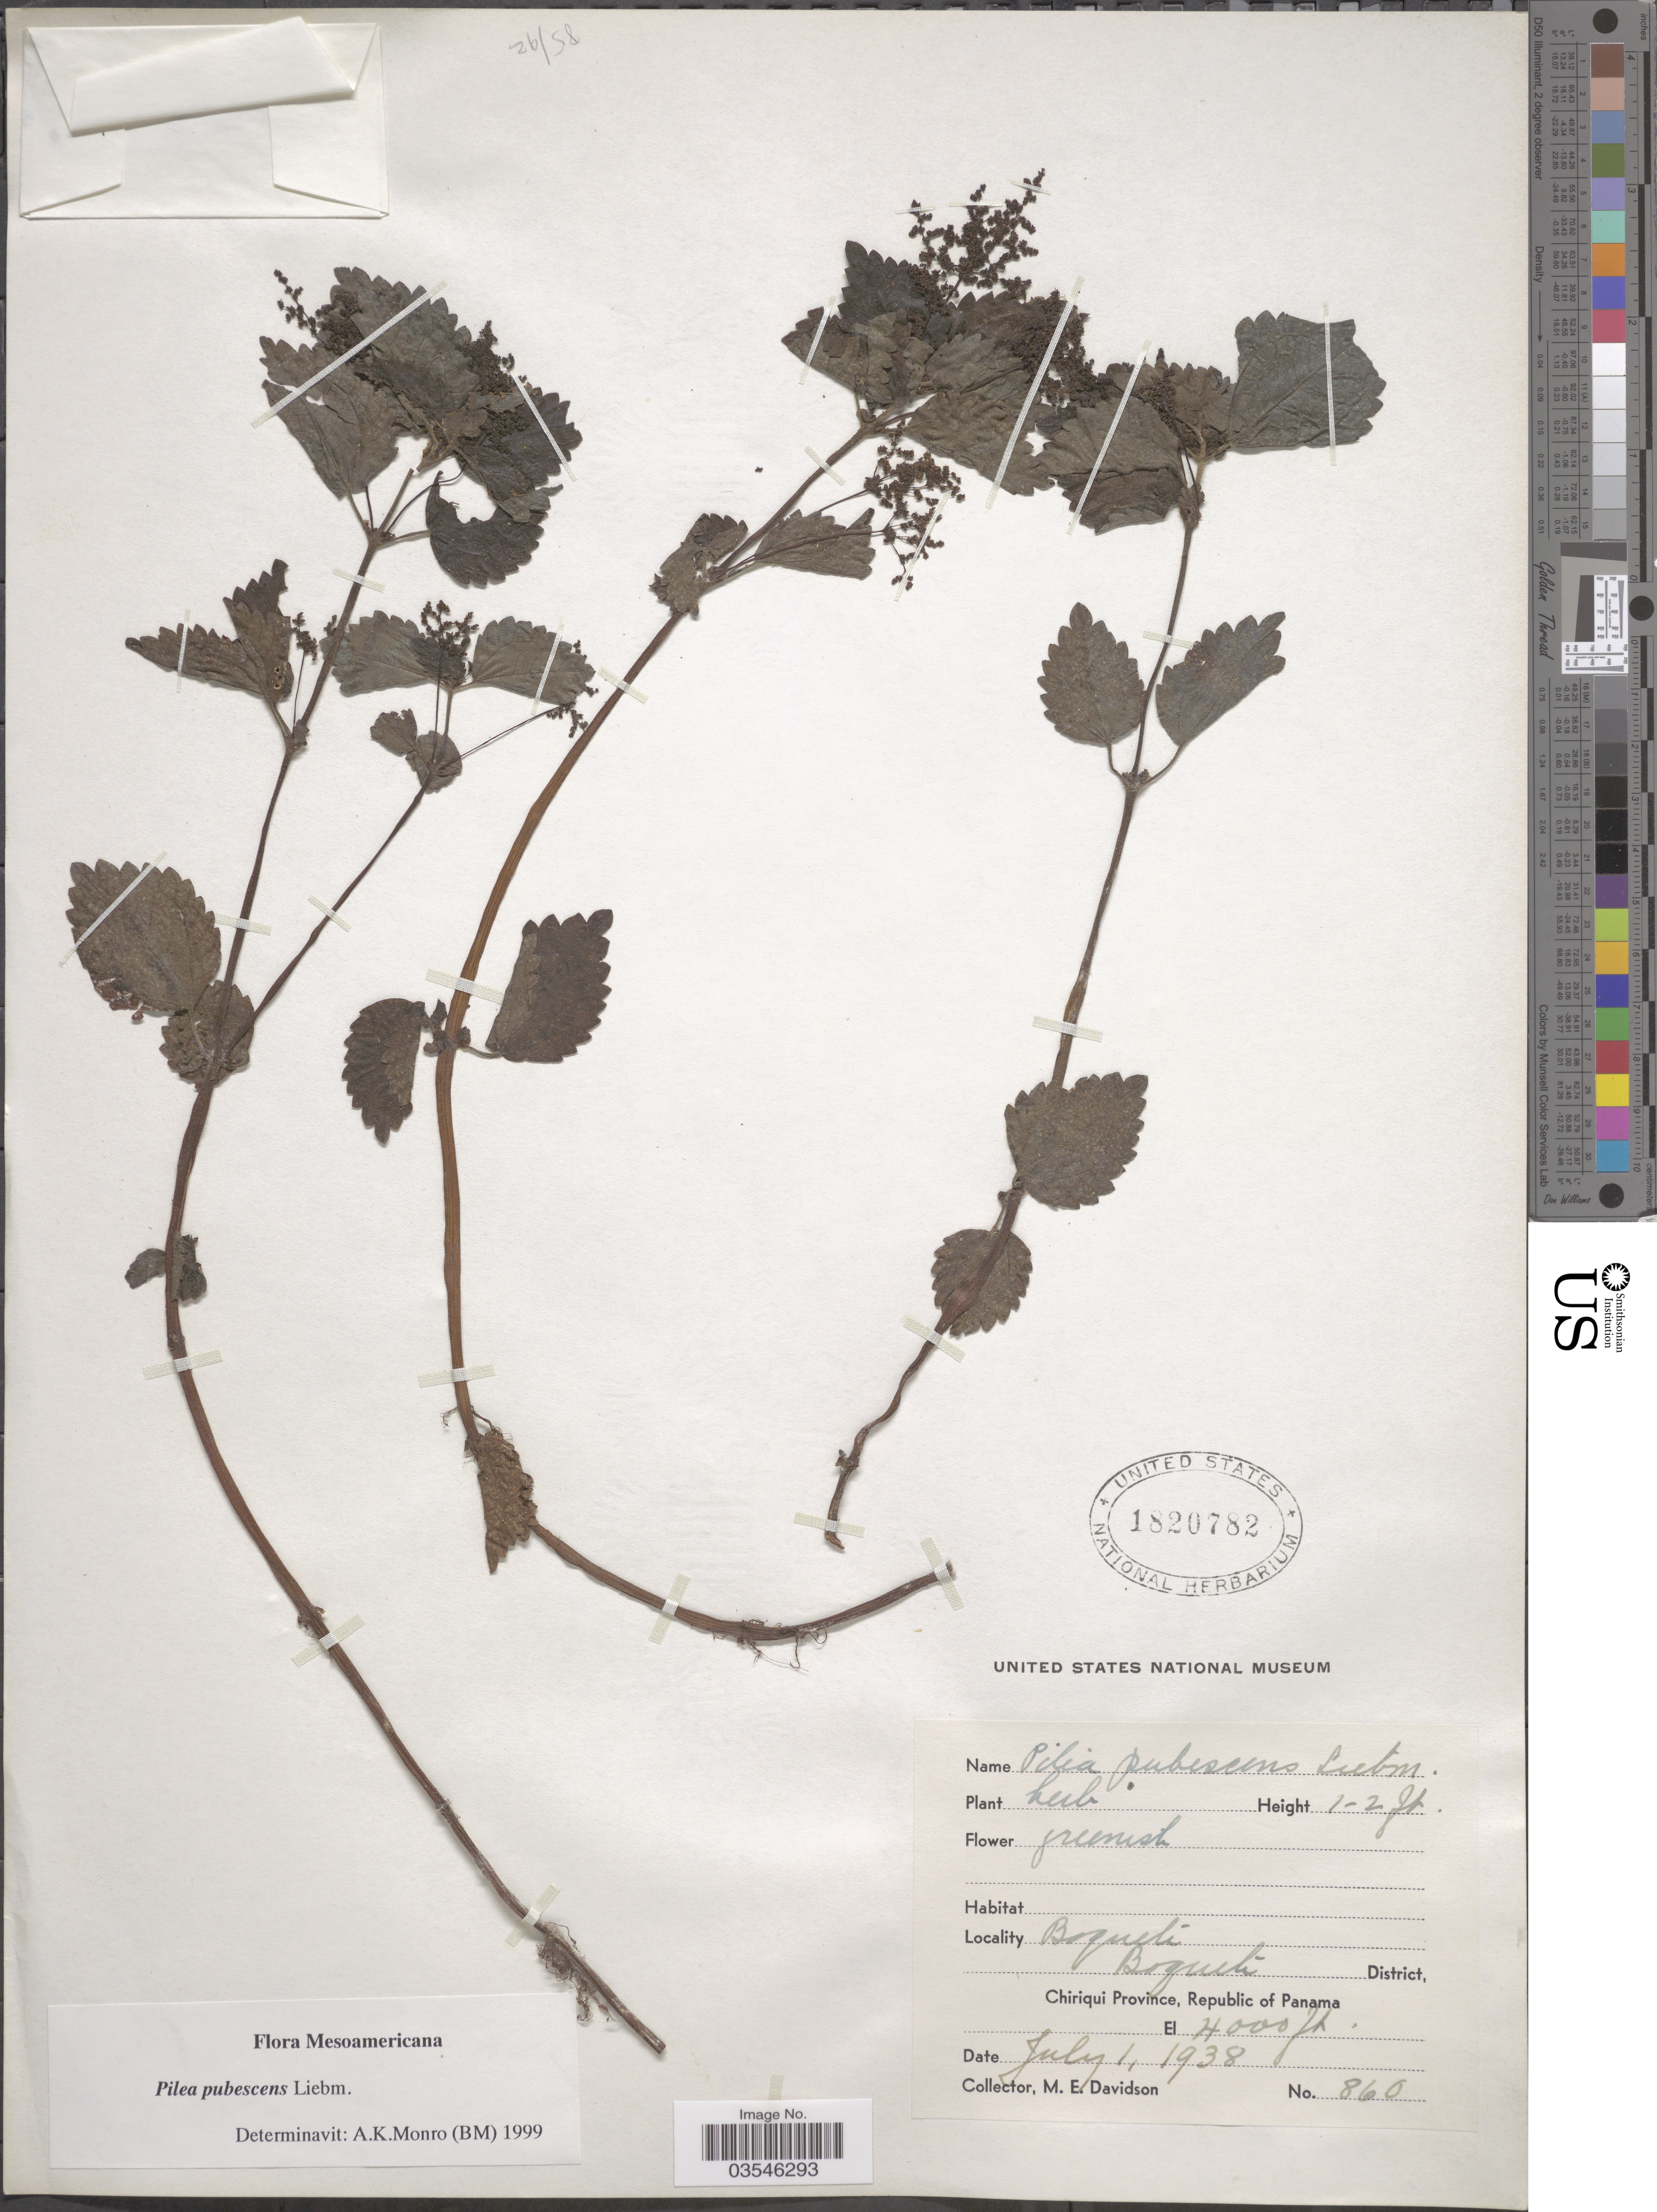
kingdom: Plantae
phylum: Tracheophyta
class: Magnoliopsida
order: Rosales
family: Urticaceae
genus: Pilea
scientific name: Pilea pubescens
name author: Liebm.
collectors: M. E. Davidson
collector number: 860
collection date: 1938-07-01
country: Panama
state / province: Chiriqui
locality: Boquete. Boquete District, Chiriqui Province.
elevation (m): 1219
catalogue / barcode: US 1820782